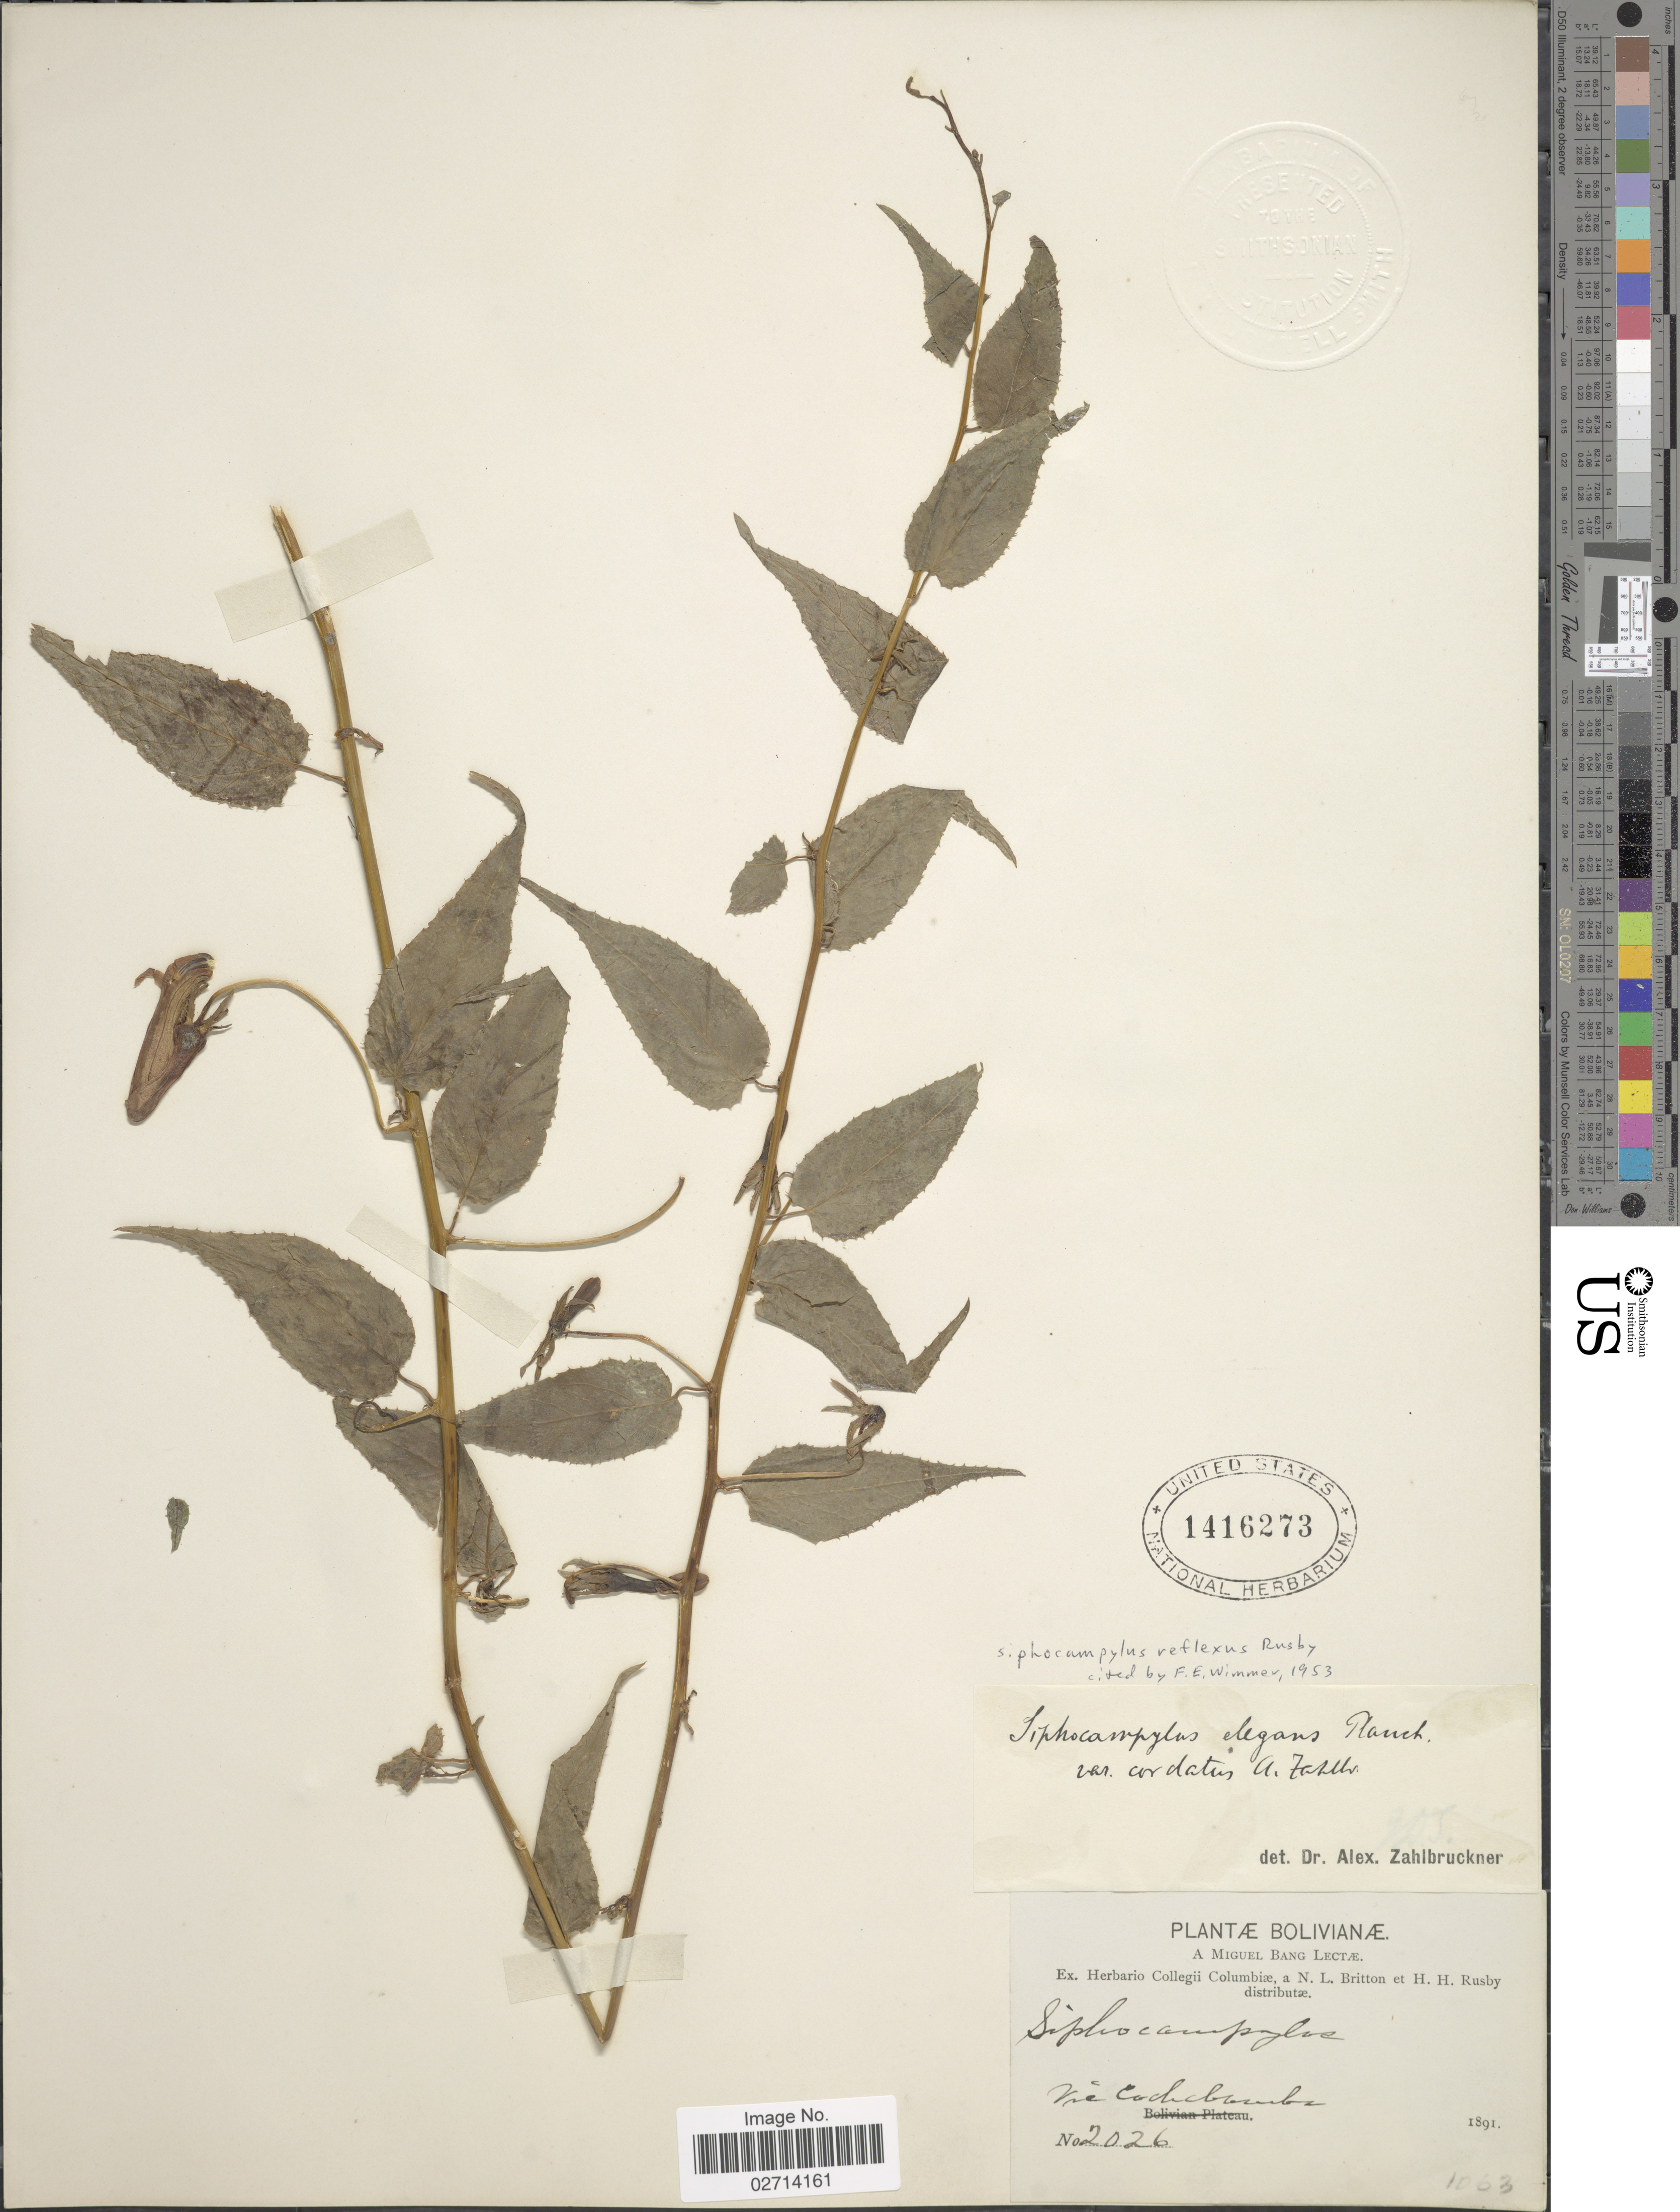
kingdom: Plantae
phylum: Tracheophyta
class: Magnoliopsida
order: Asterales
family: Campanulaceae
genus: Siphocampylus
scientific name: Siphocampylus reflexus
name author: Rusby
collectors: M. Bang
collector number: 2026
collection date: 1891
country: Bolivia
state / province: Cochabamba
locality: Vic Cochabamba.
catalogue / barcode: US 1416273